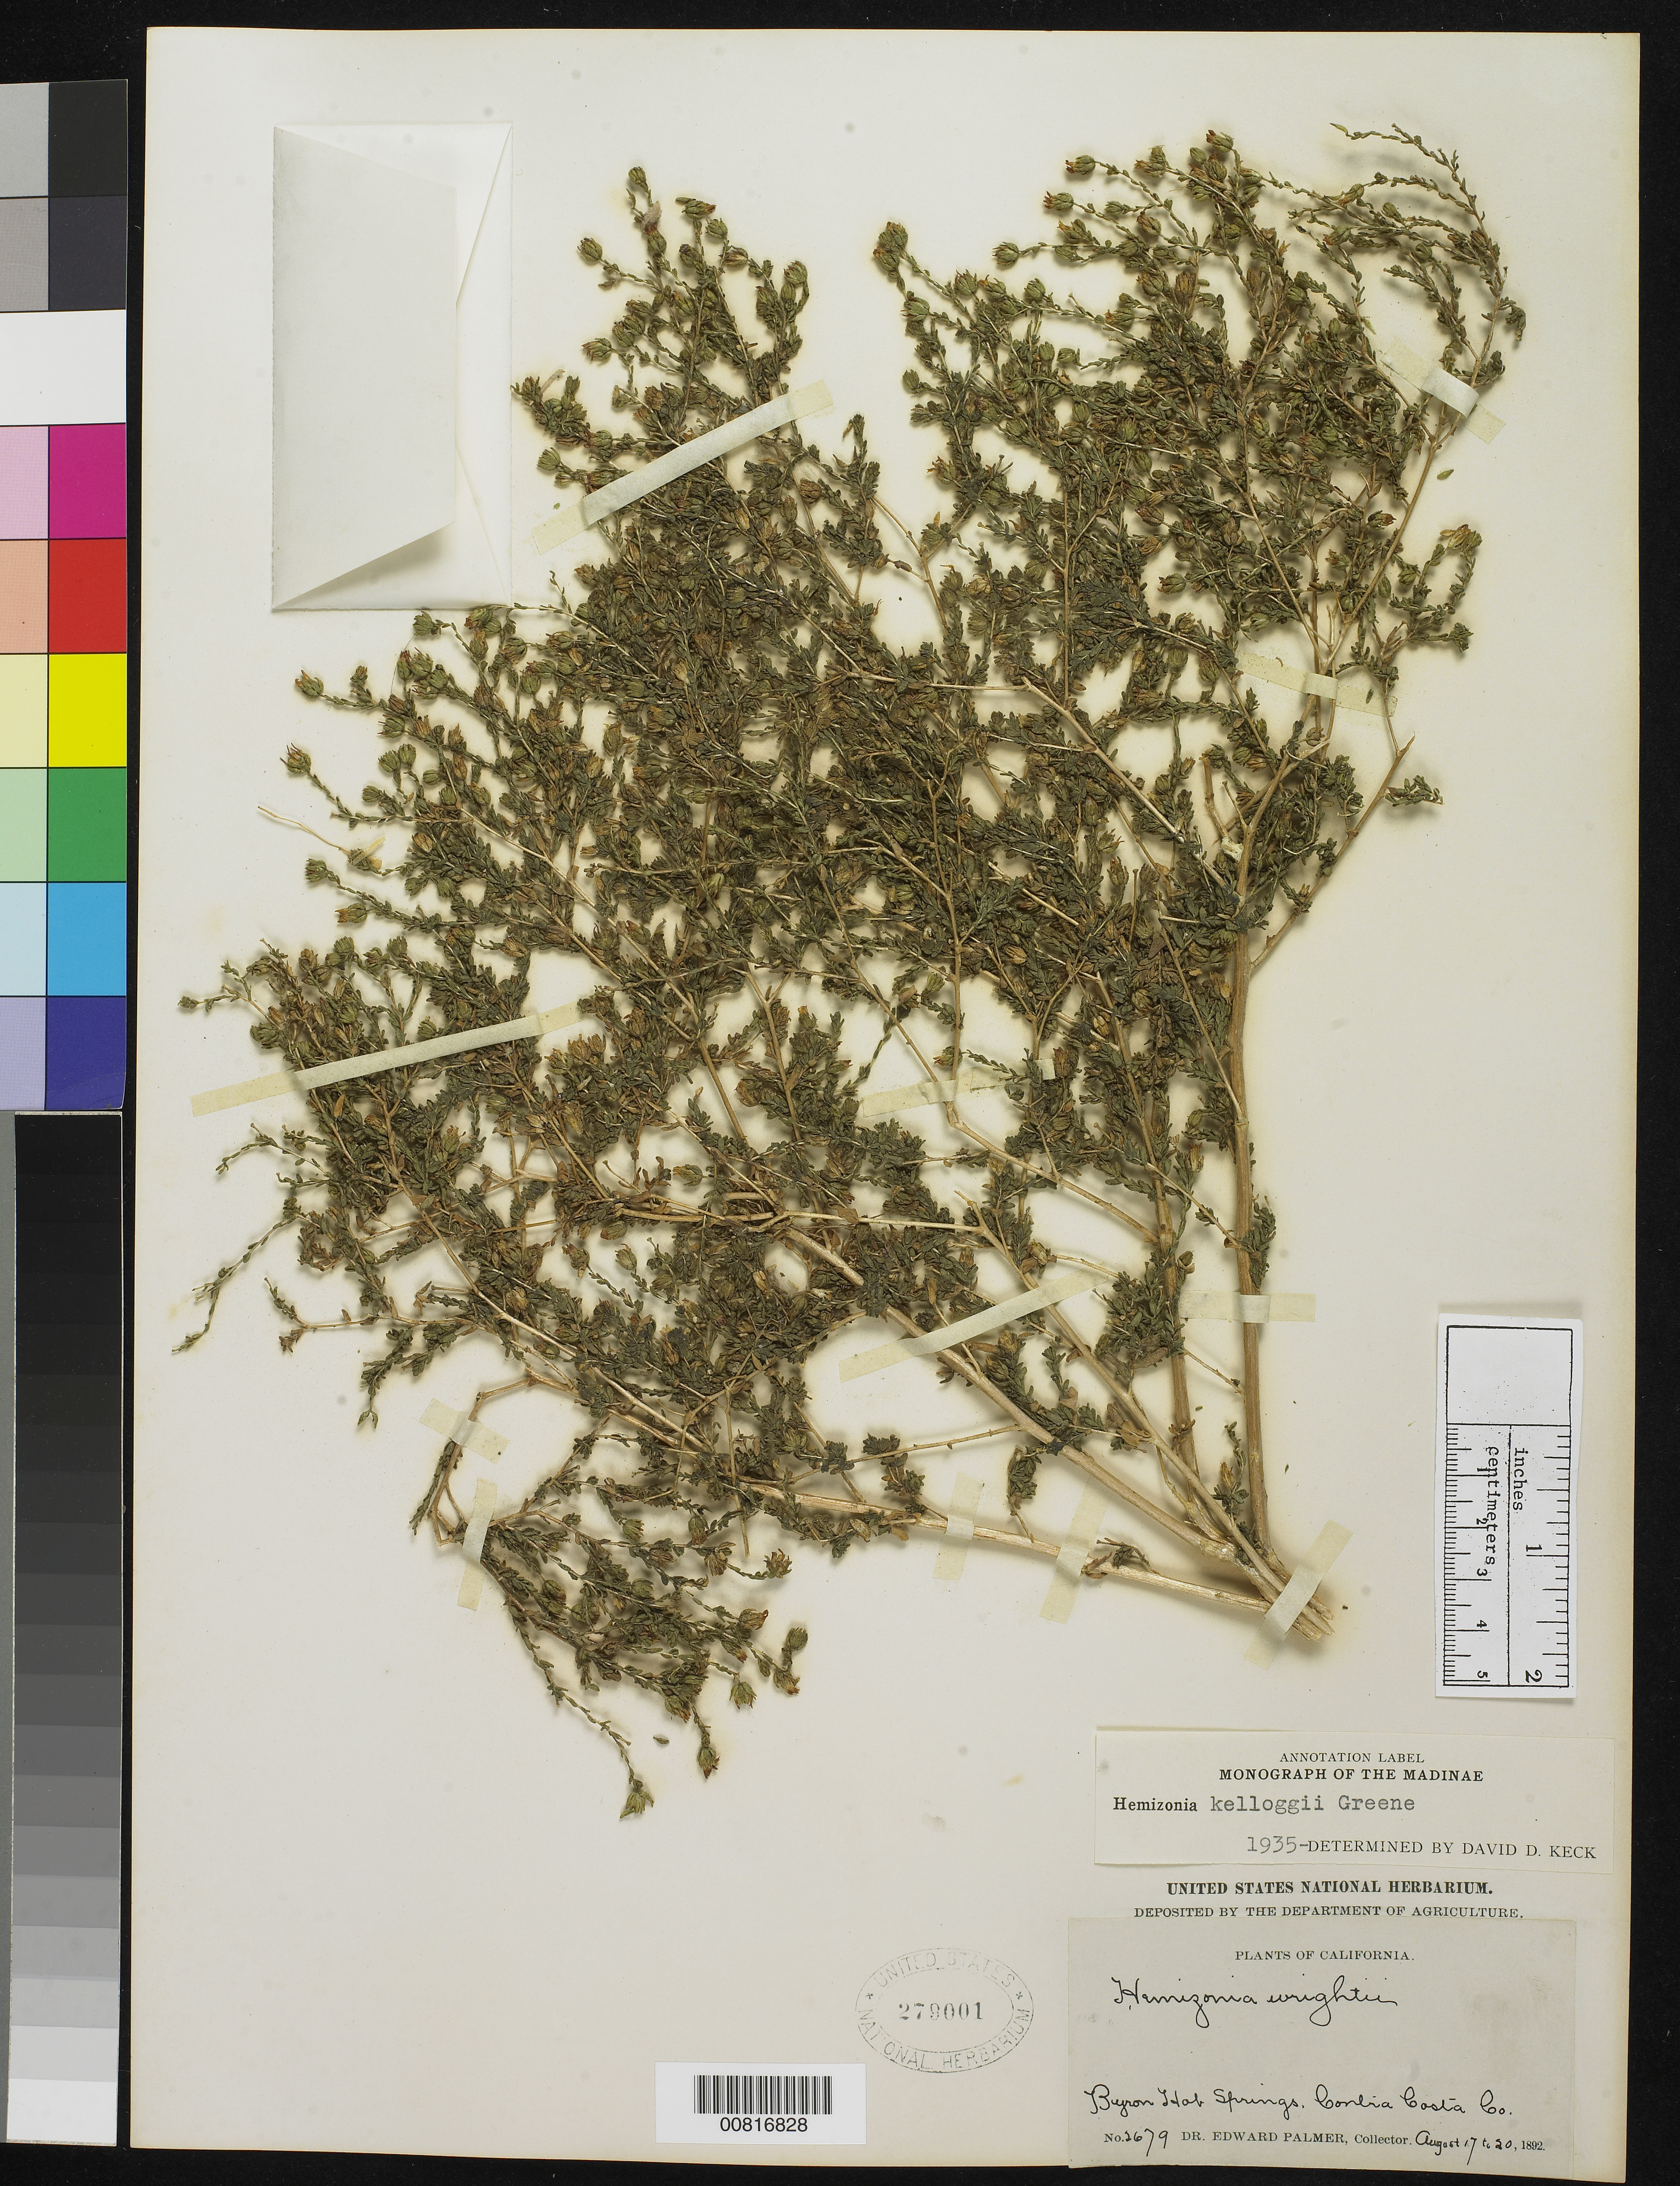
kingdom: Plantae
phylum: Tracheophyta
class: Magnoliopsida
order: Asterales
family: Asteraceae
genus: Deinandra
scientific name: Deinandra kelloggii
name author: (Greene) Greene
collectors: E. Palmer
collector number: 2679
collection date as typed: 17 Aug 1892 to 20 Aug 1892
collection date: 1892-08-17/1892-08-20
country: United States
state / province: California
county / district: Contra Costa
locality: Byron Hot Springs, Contra Costa County, California.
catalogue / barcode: US 279001